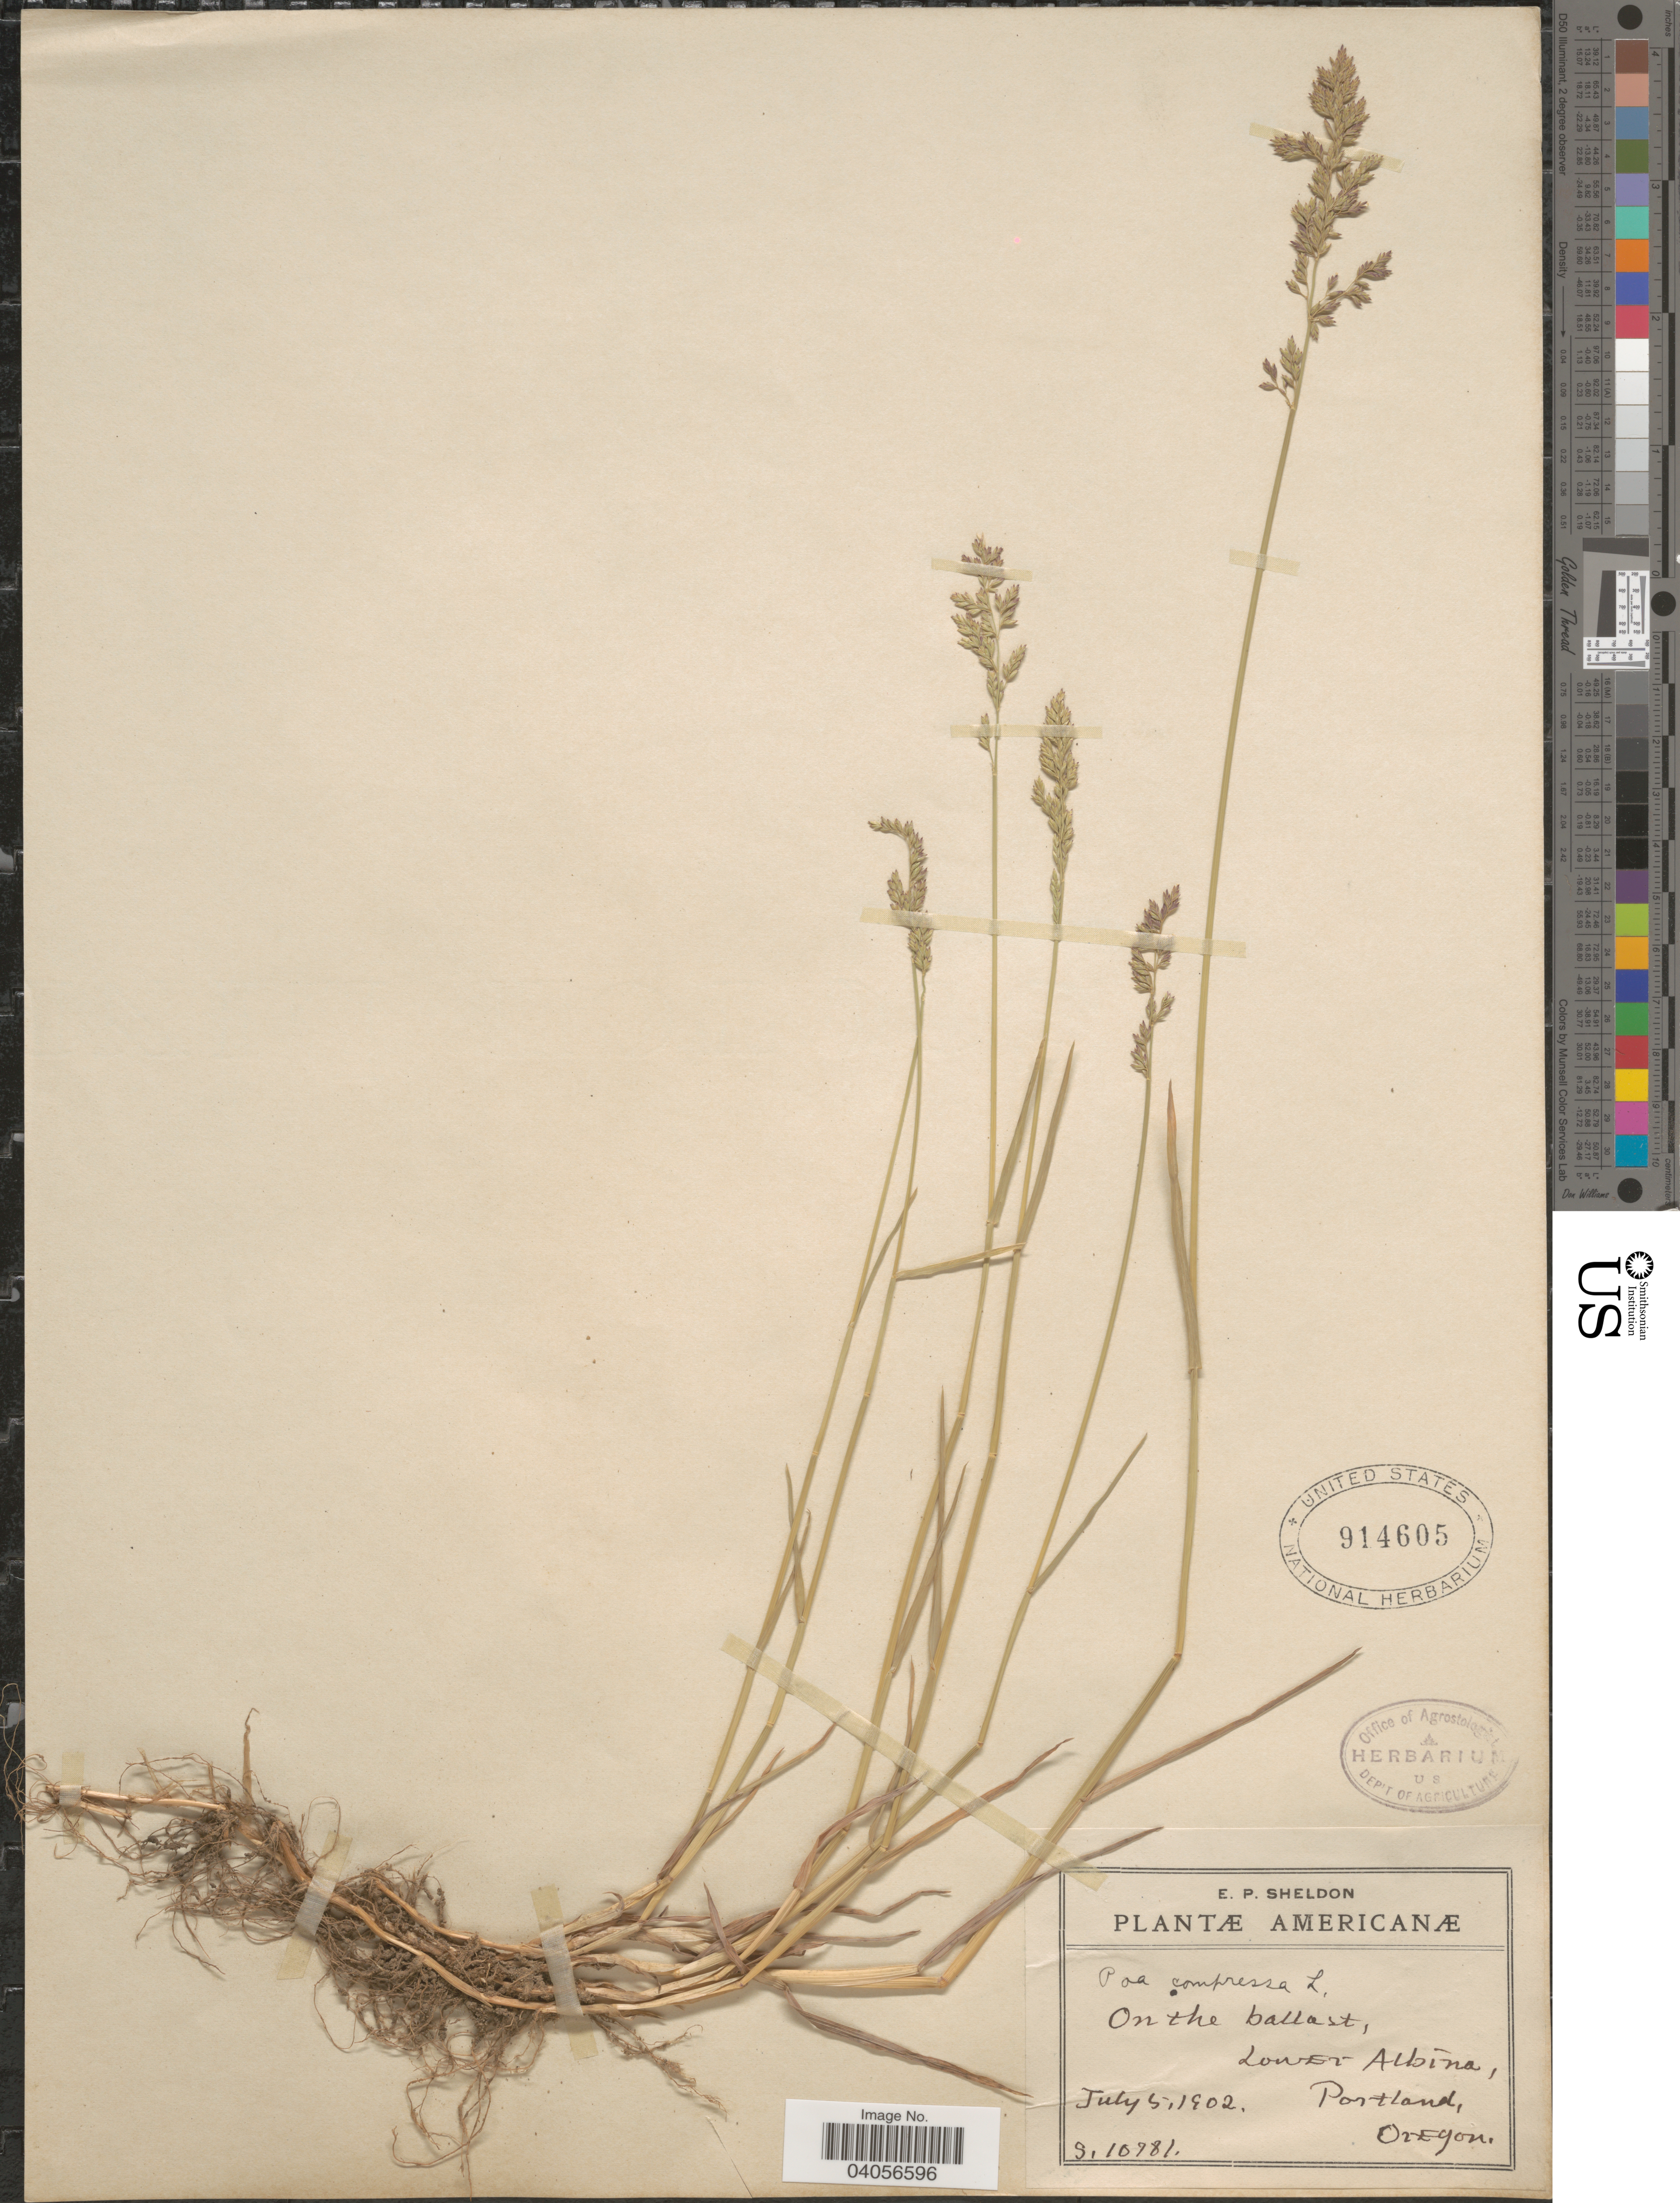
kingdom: Plantae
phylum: Tracheophyta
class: Liliopsida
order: Poales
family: Poaceae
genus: Poa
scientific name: Poa compressa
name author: L.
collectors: E. P. Sheldon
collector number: S.10781*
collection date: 1902-07-05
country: United States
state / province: Oregon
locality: Lower Albina, Portland.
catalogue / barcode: US 914605